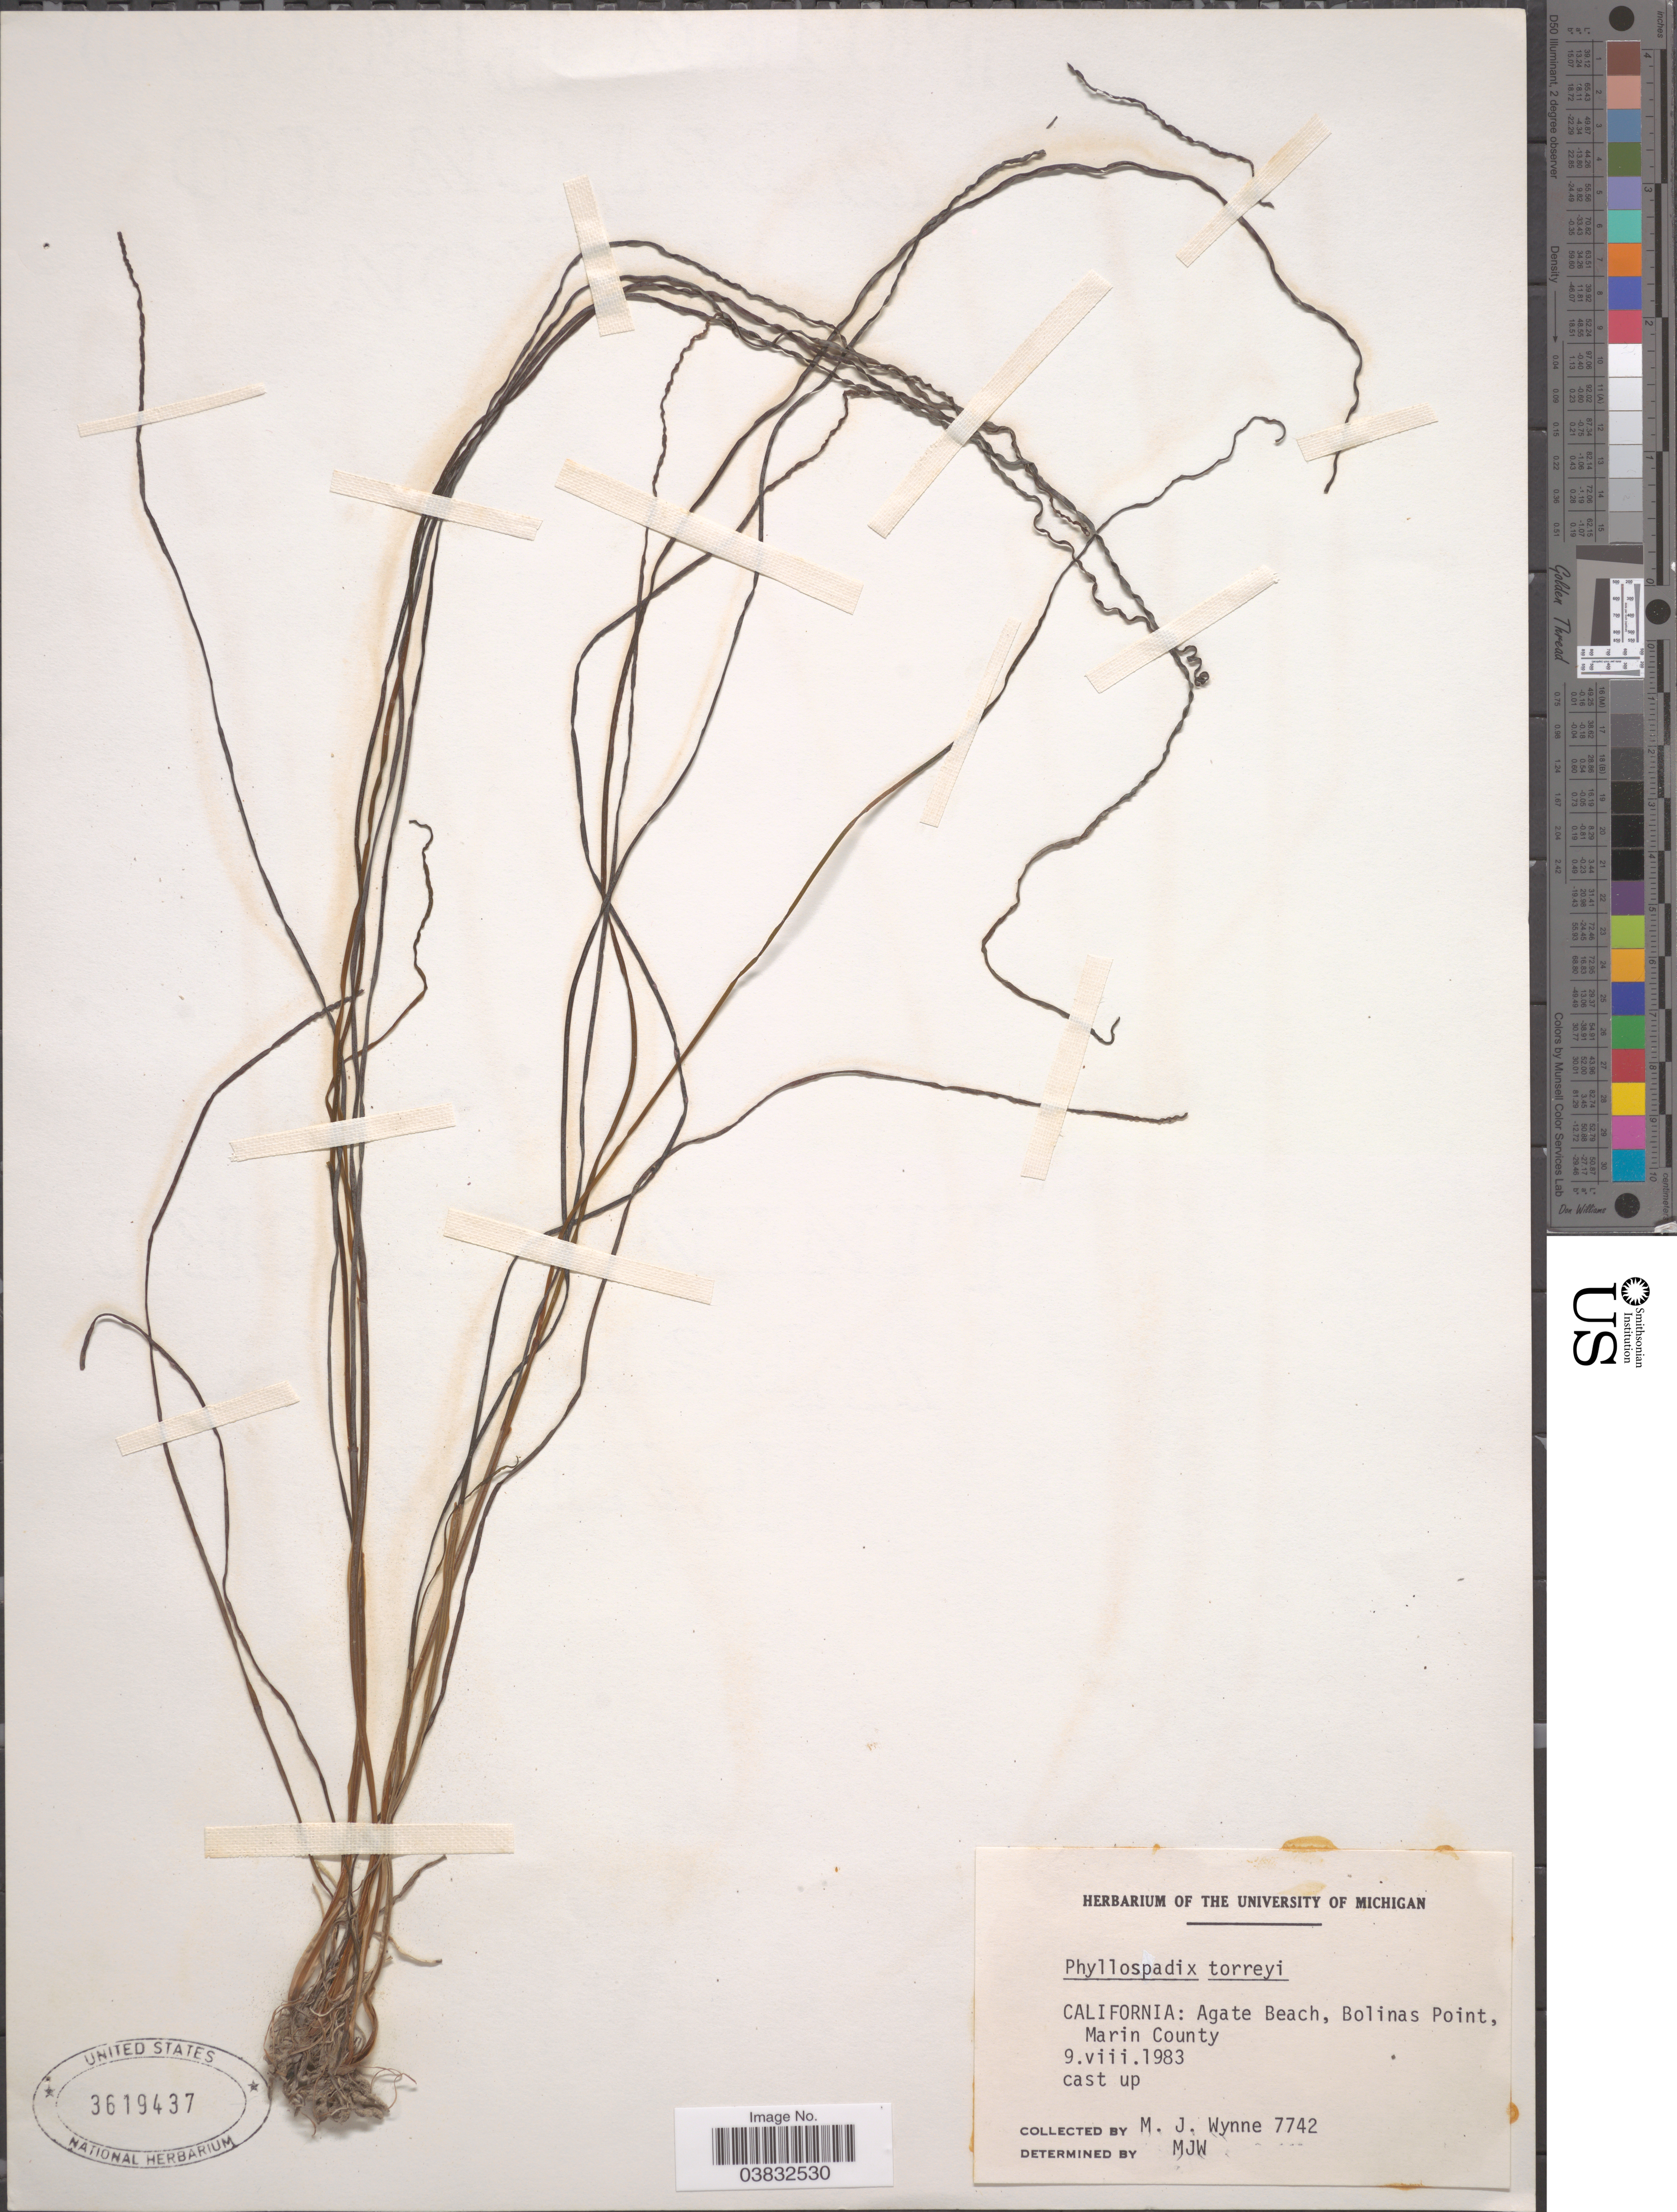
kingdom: Plantae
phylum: Tracheophyta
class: Liliopsida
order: Alismatales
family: Zosteraceae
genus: Phyllospadix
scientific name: Phyllospadix torreyi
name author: S. Watson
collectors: M.J. Wynne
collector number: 7742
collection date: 1983-08-09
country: United States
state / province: California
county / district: Marin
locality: Agate Beach, Bolinas Point, Marin County.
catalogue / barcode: US 3619437